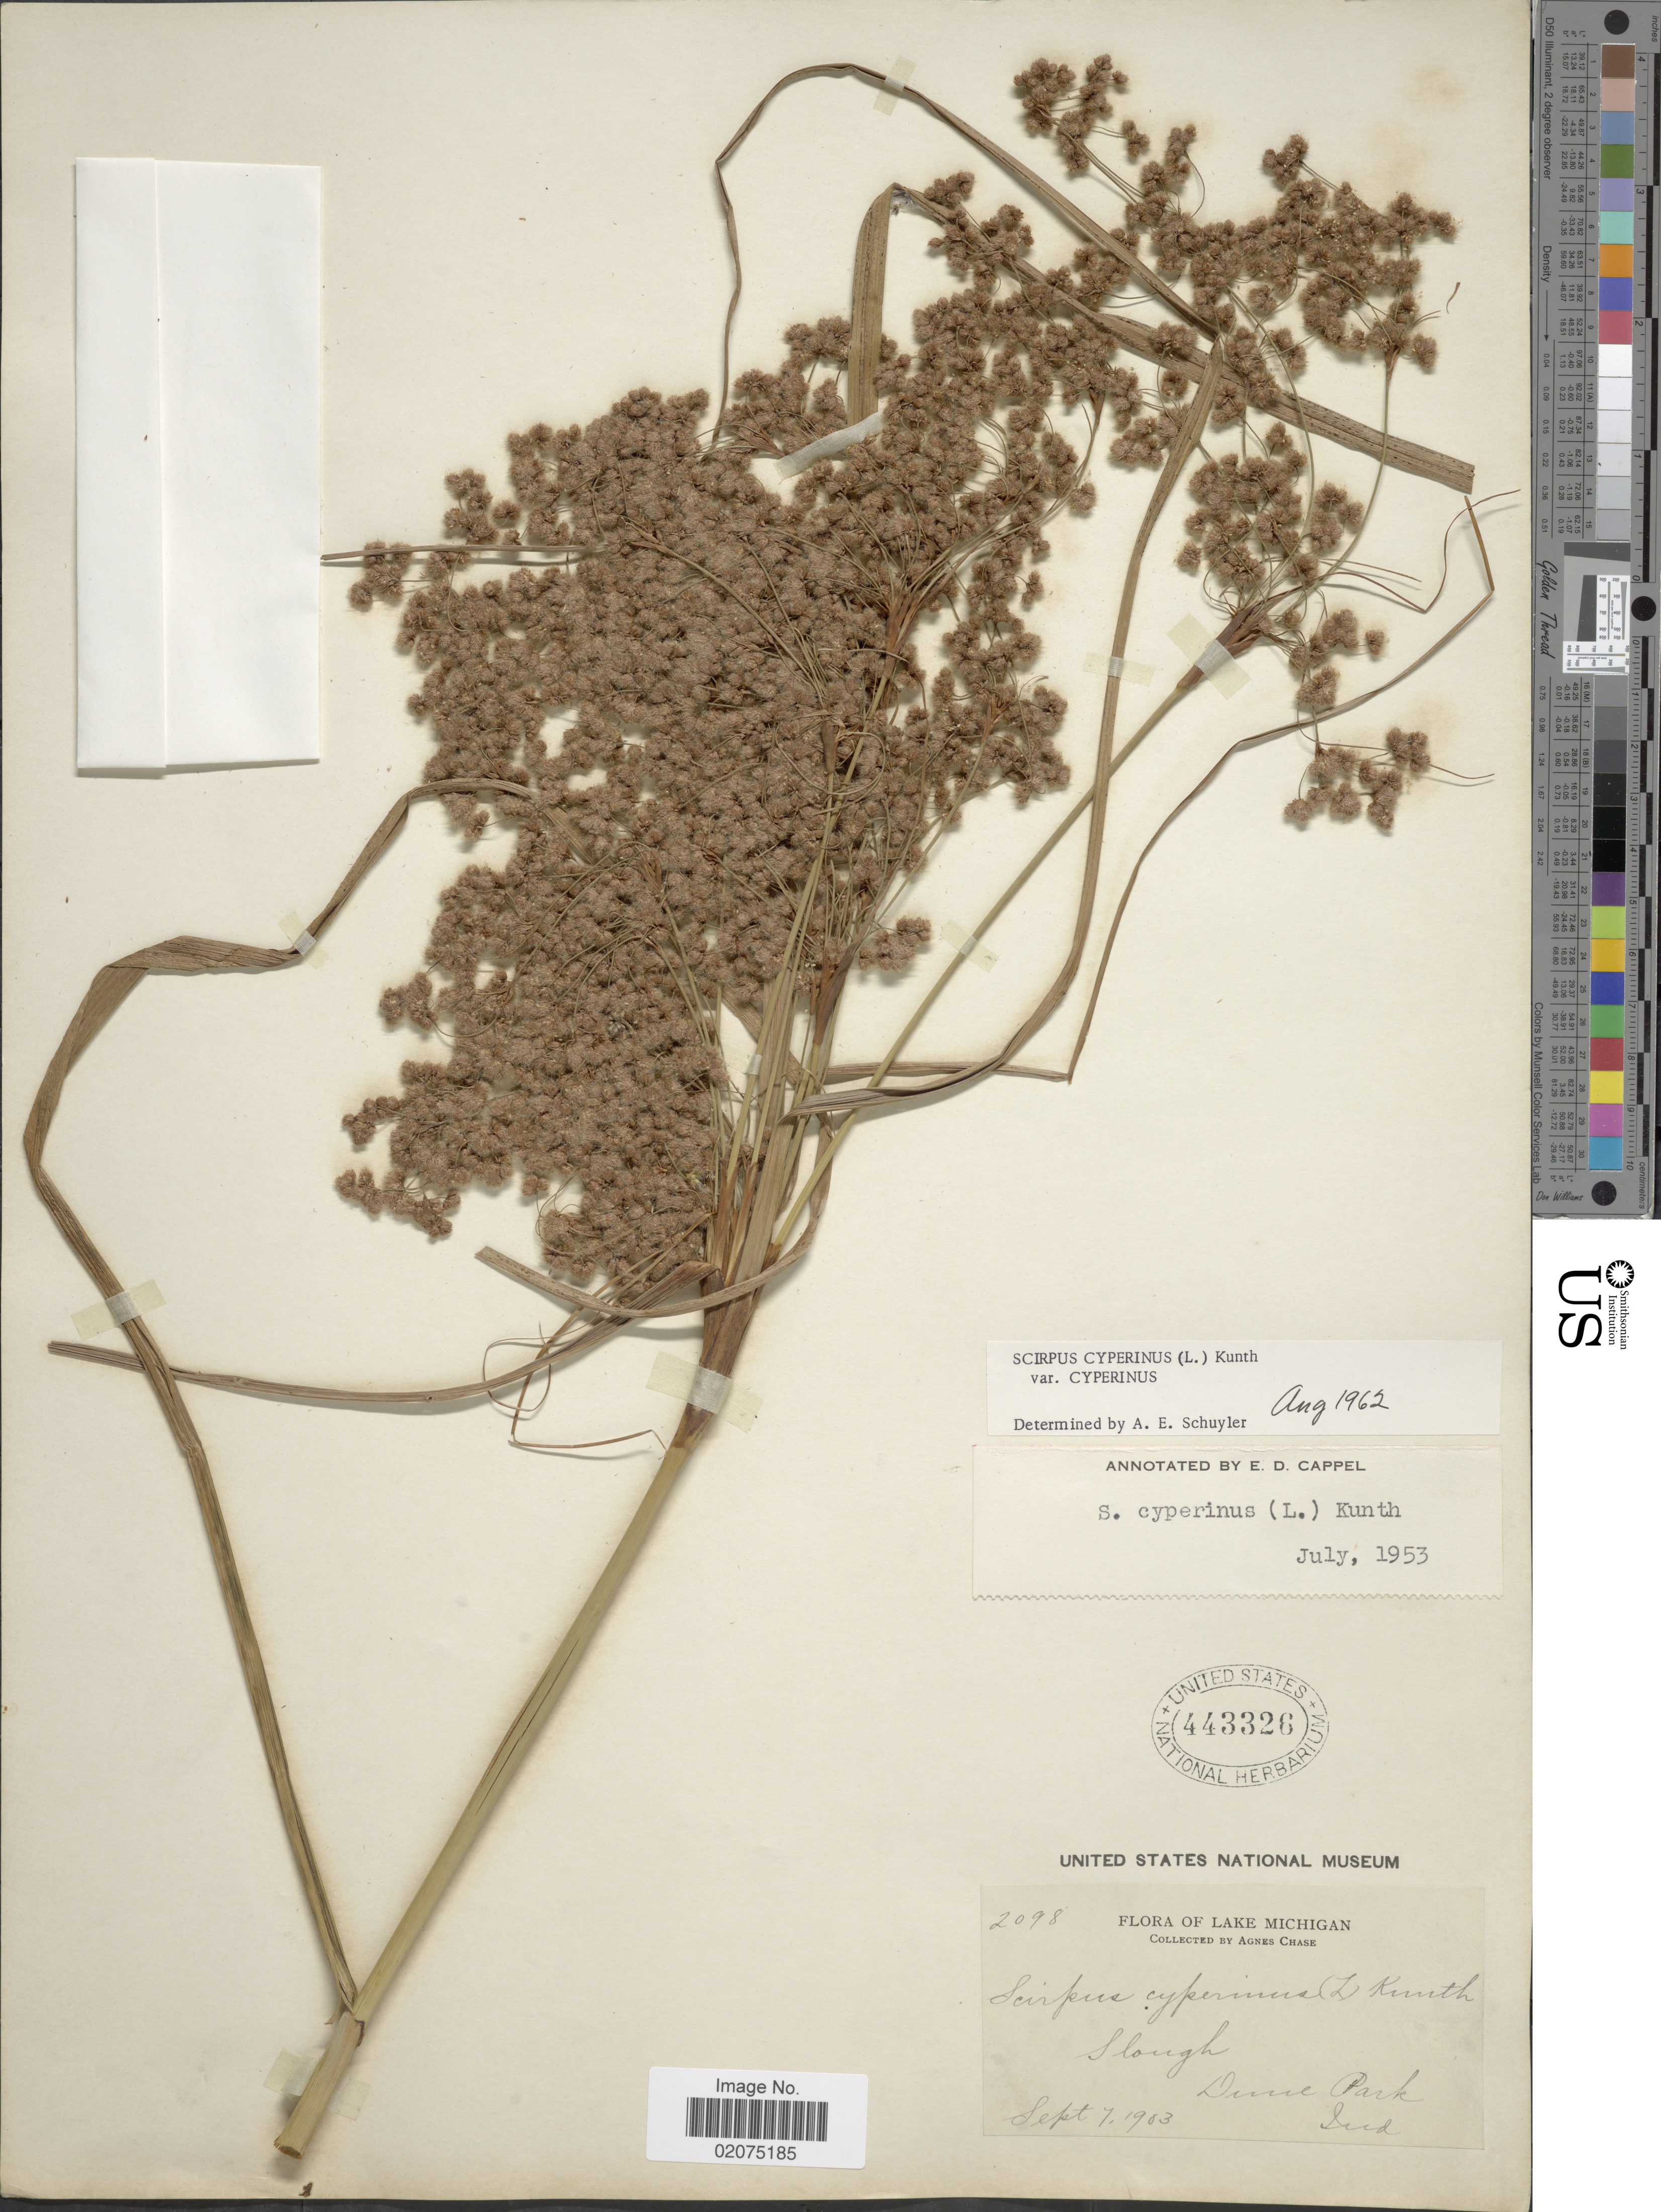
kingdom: Plantae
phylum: Tracheophyta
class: Liliopsida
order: Poales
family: Cyperaceae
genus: Scirpus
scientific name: Scirpus cyperinus (L.) Kunth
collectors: A. Chase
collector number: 2098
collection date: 1903-09-07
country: United States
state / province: Indiana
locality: Lake Michigan, Slough, Dime Park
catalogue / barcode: US 443326